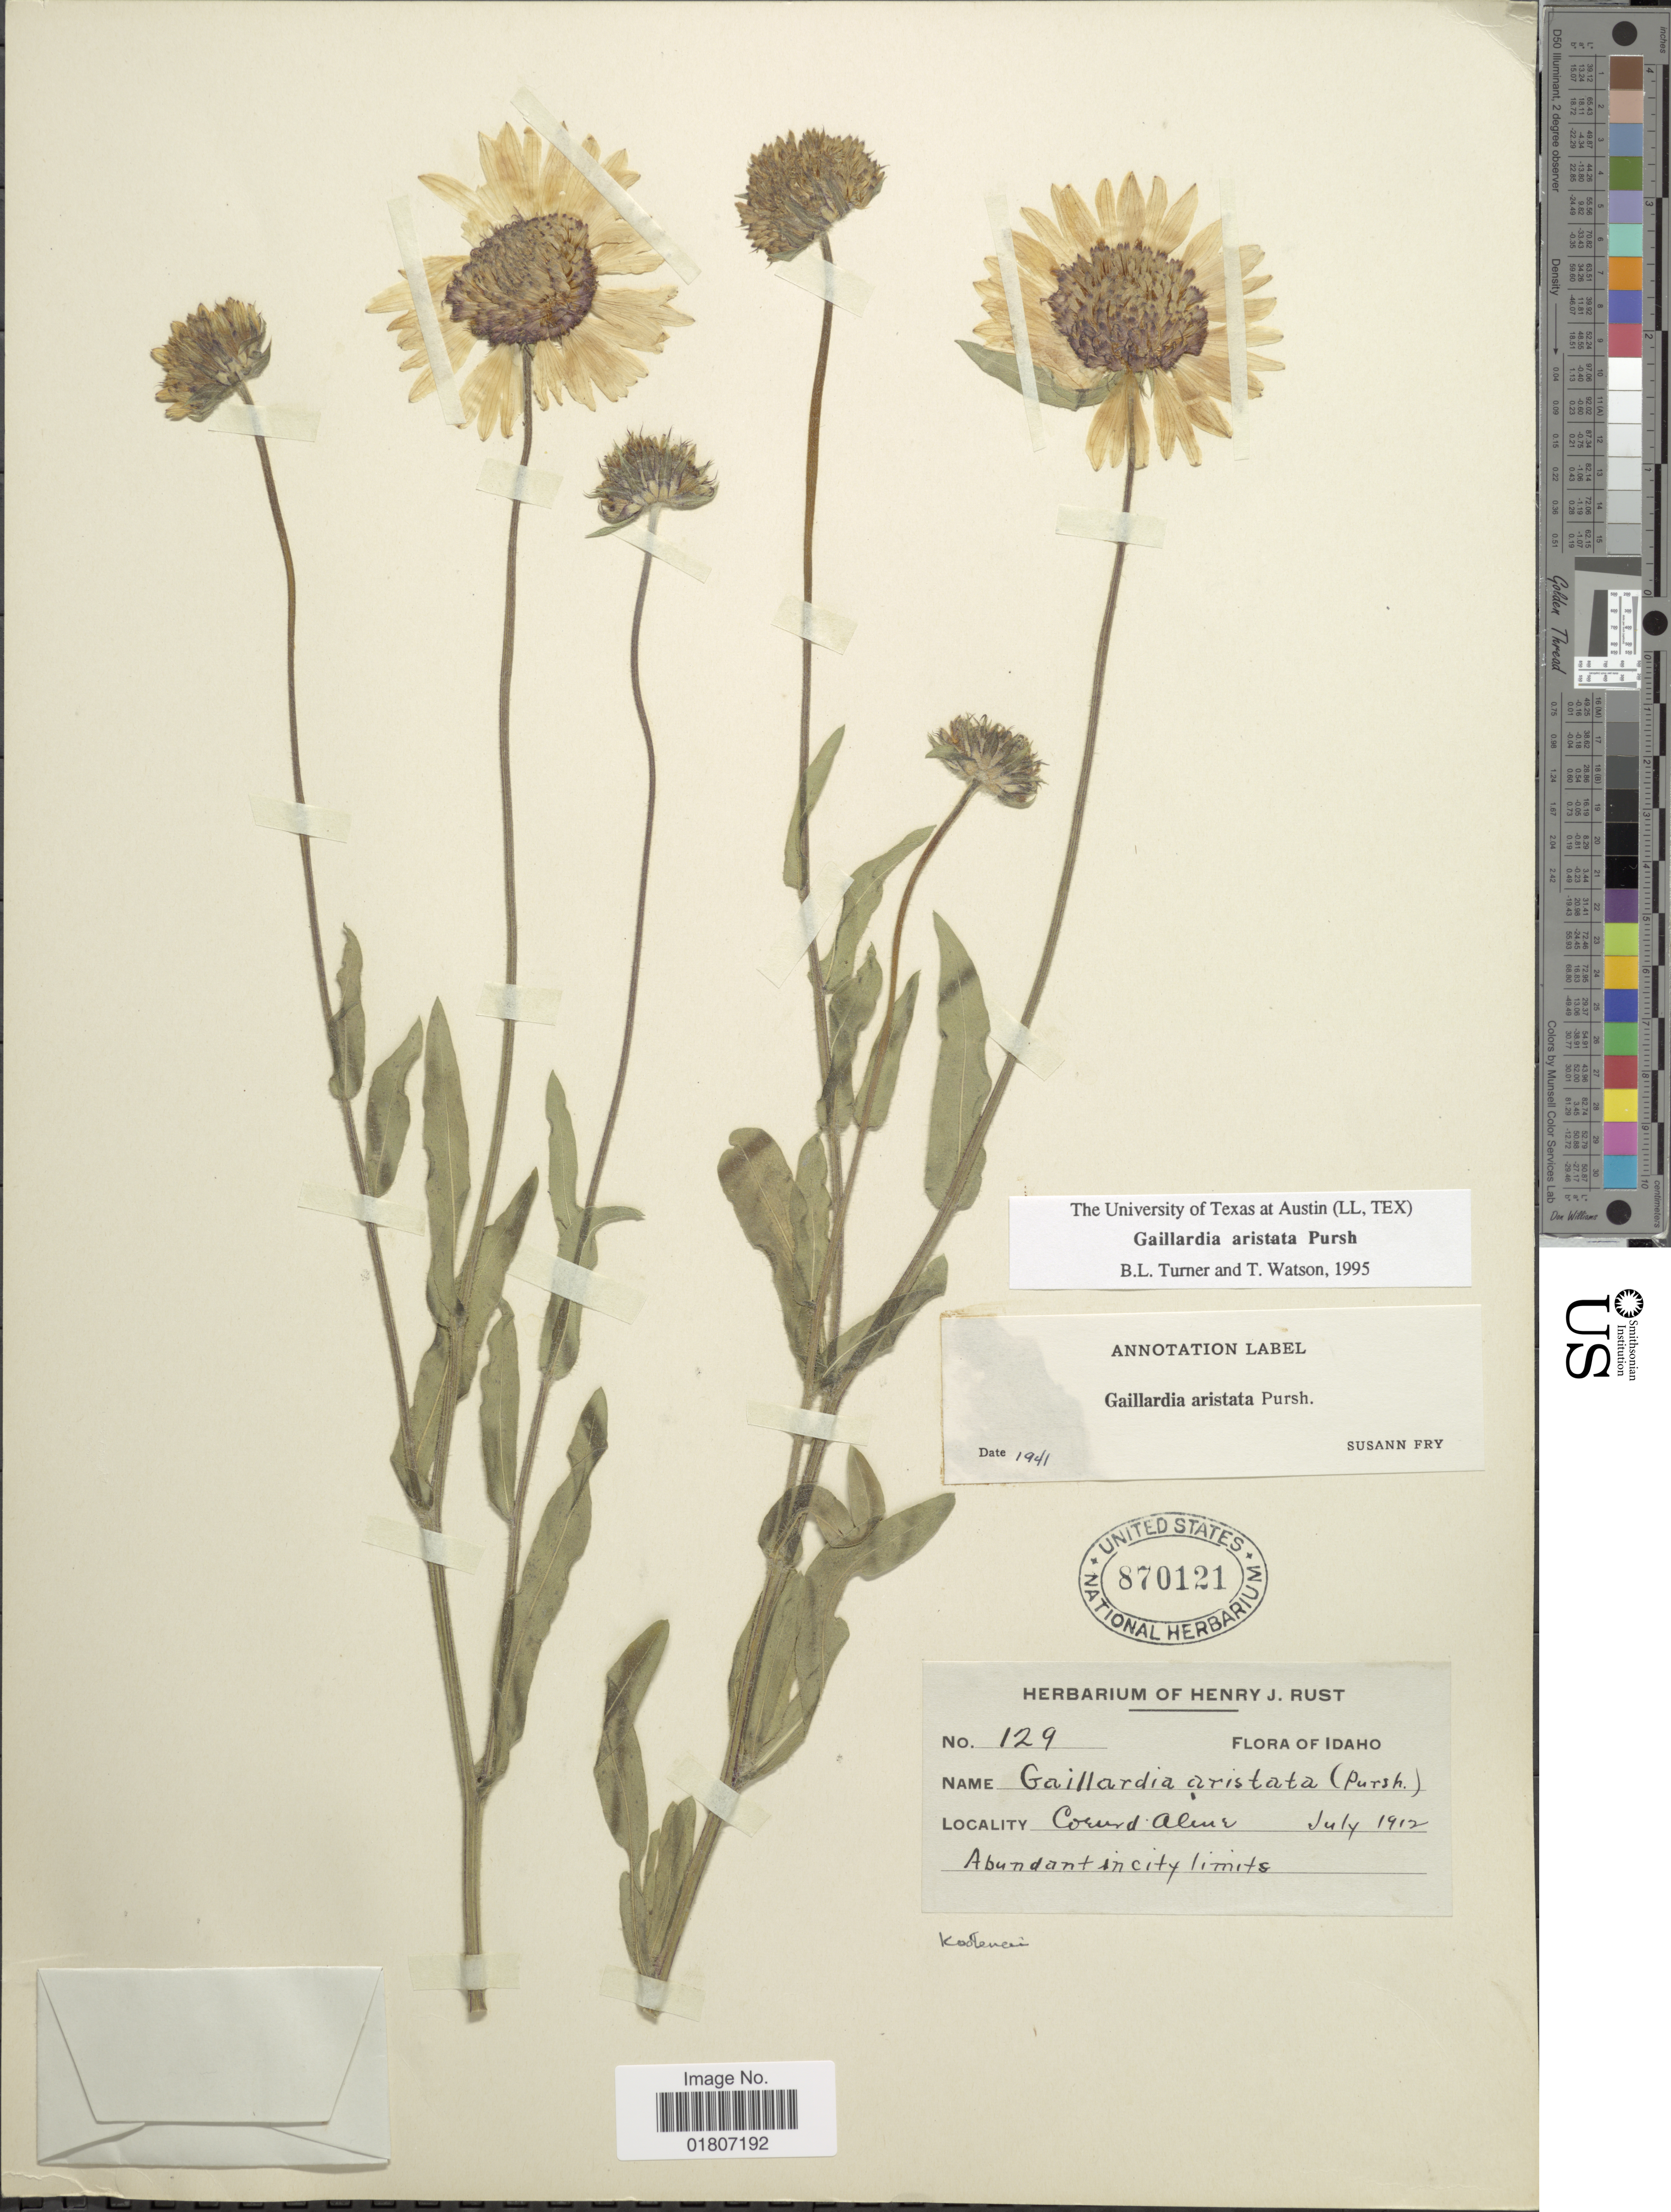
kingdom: Plantae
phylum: Tracheophyta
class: Magnoliopsida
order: Asterales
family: Asteraceae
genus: Gaillardia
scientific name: Gaillardia aristata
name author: Pursh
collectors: ex herb. Henry J. Rust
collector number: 129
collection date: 1912-07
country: United States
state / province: Idaho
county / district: Kootenai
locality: Coeur d'Alene, Kootenai.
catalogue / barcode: US 870121